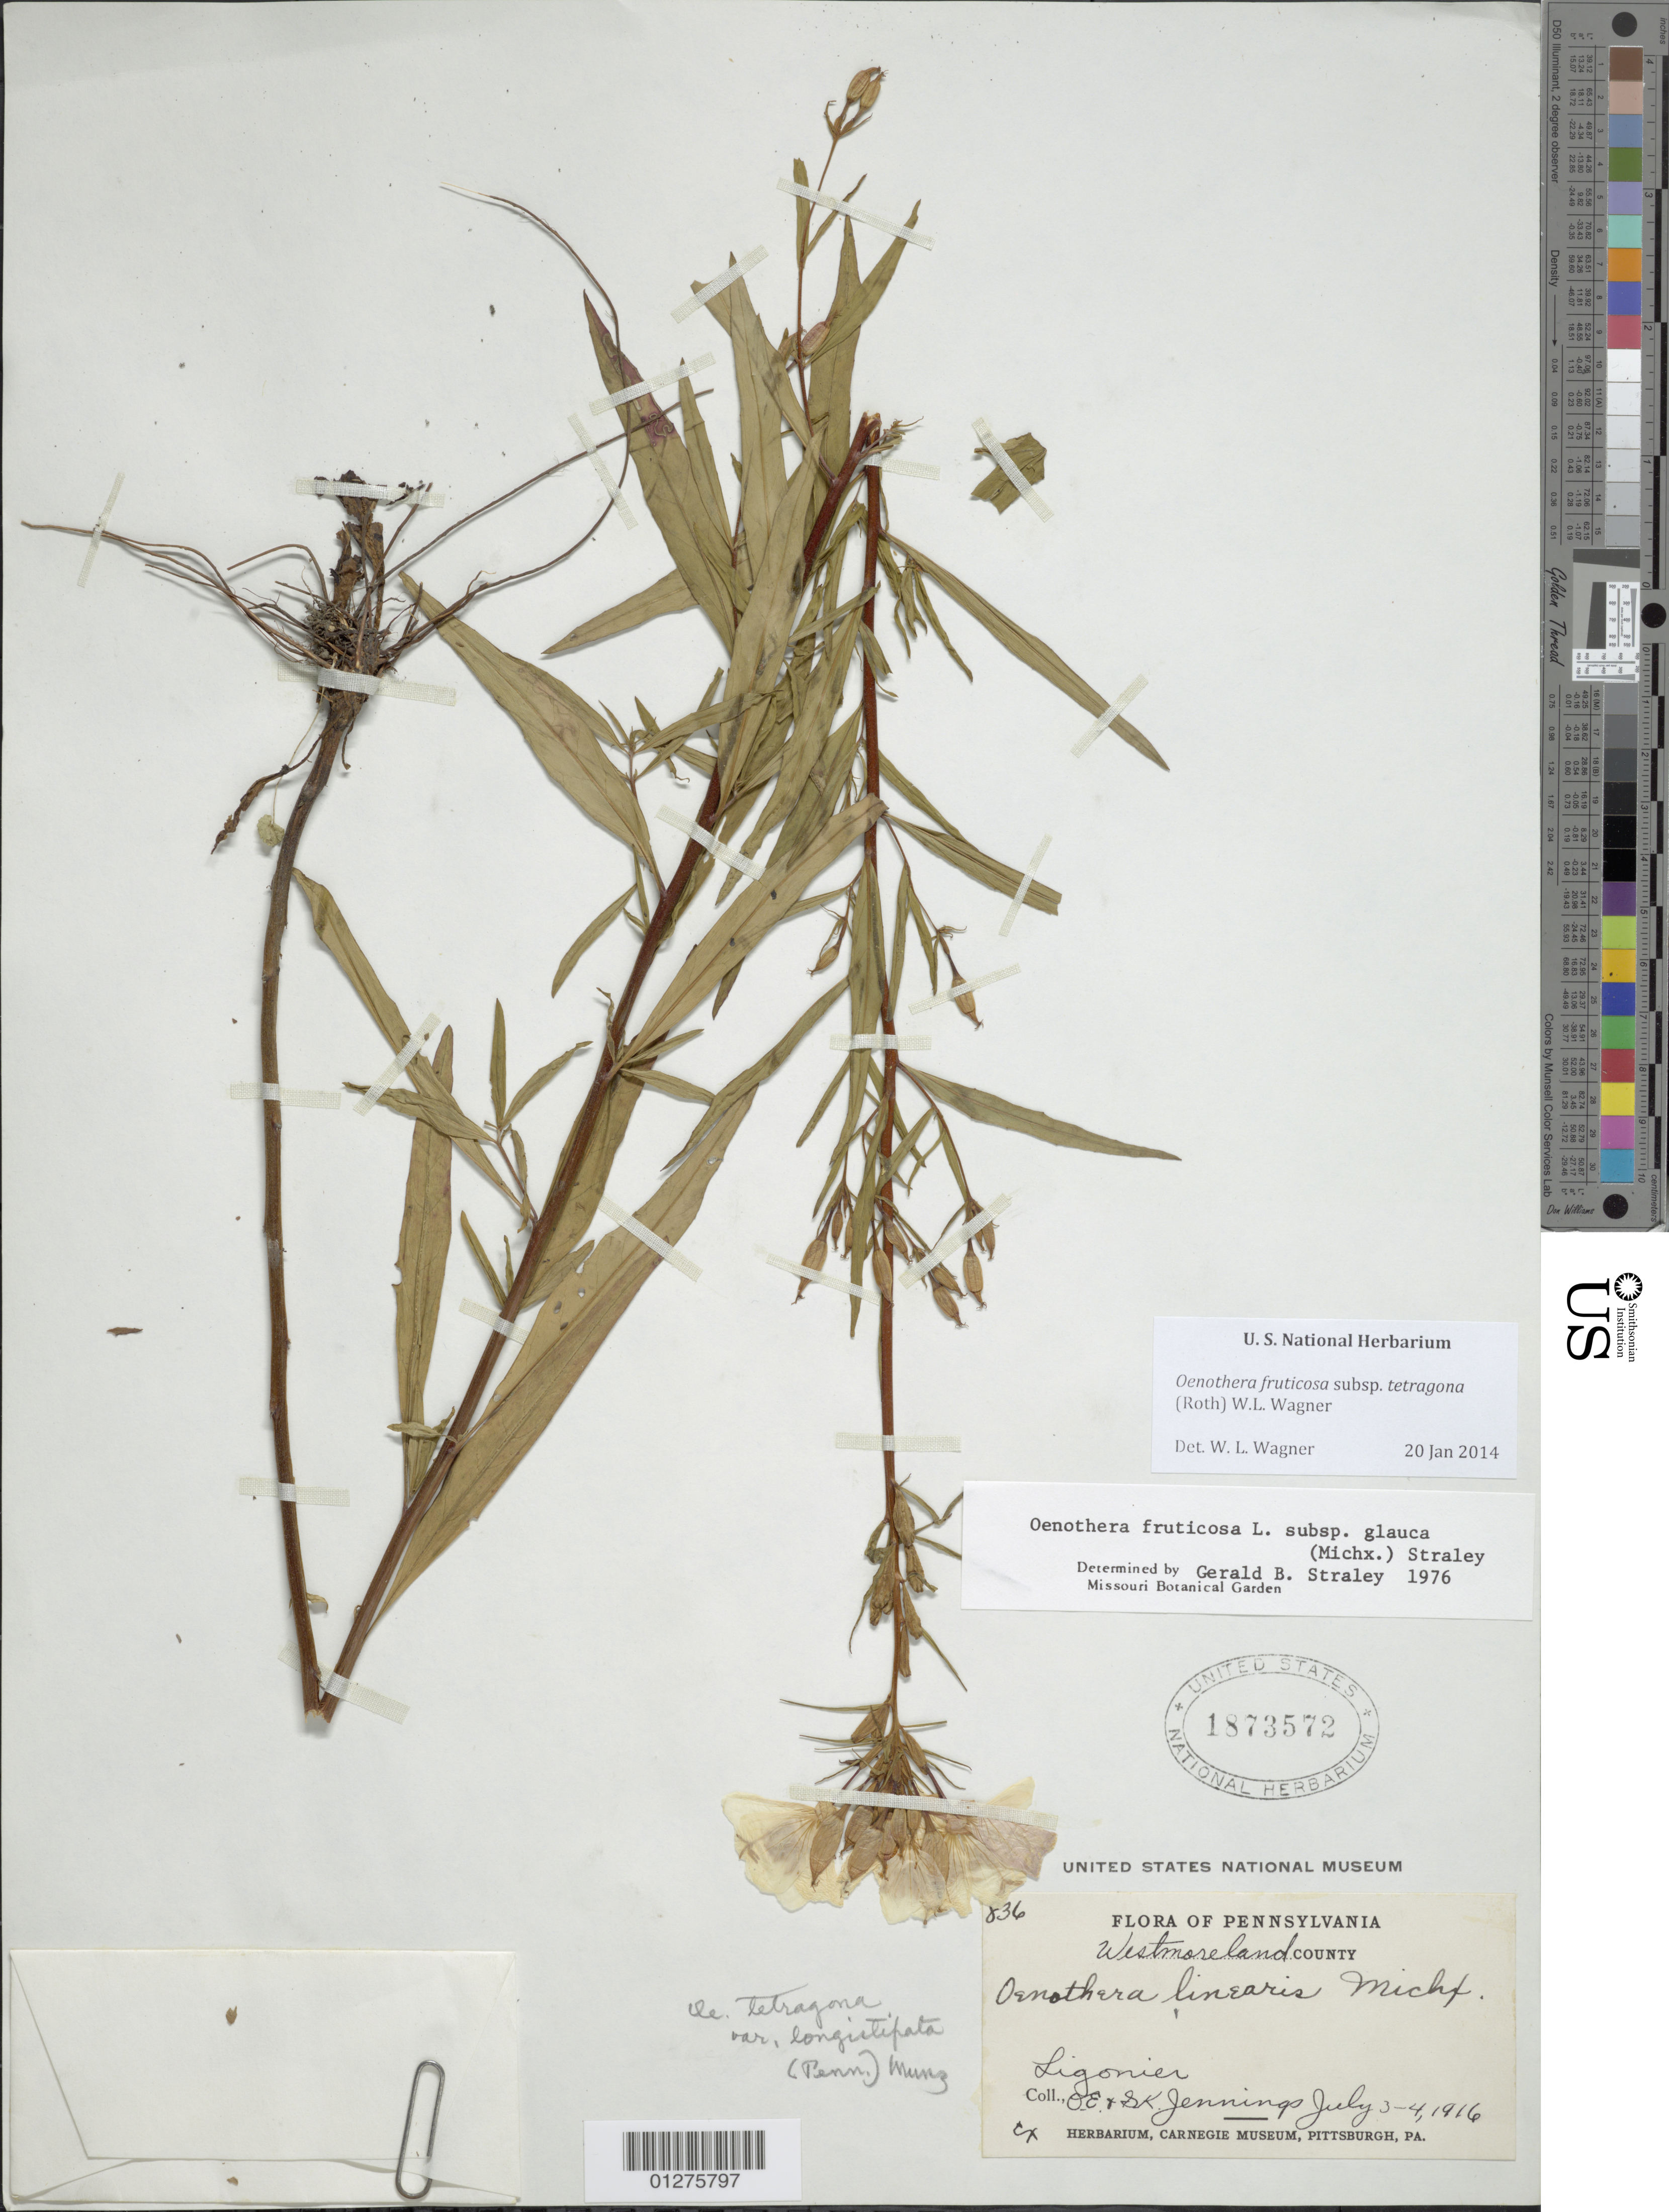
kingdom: Plantae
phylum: Tracheophyta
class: Magnoliopsida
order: Myrtales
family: Onagraceae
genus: Oenothera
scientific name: Oenothera fruticosa subsp. tetragona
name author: (Roth) W.L. Wagner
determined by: Wagner, W. L., (BOT), Smithsonian Institution - National Museum of Natural History (UNITED STATES)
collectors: O. E. Jennings & S. K. Jennings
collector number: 836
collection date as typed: Jul 3-4, 1916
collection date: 1916-07-03/1916-07-04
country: United States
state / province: Pennsylvania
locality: Ligonier.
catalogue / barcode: US 1873572